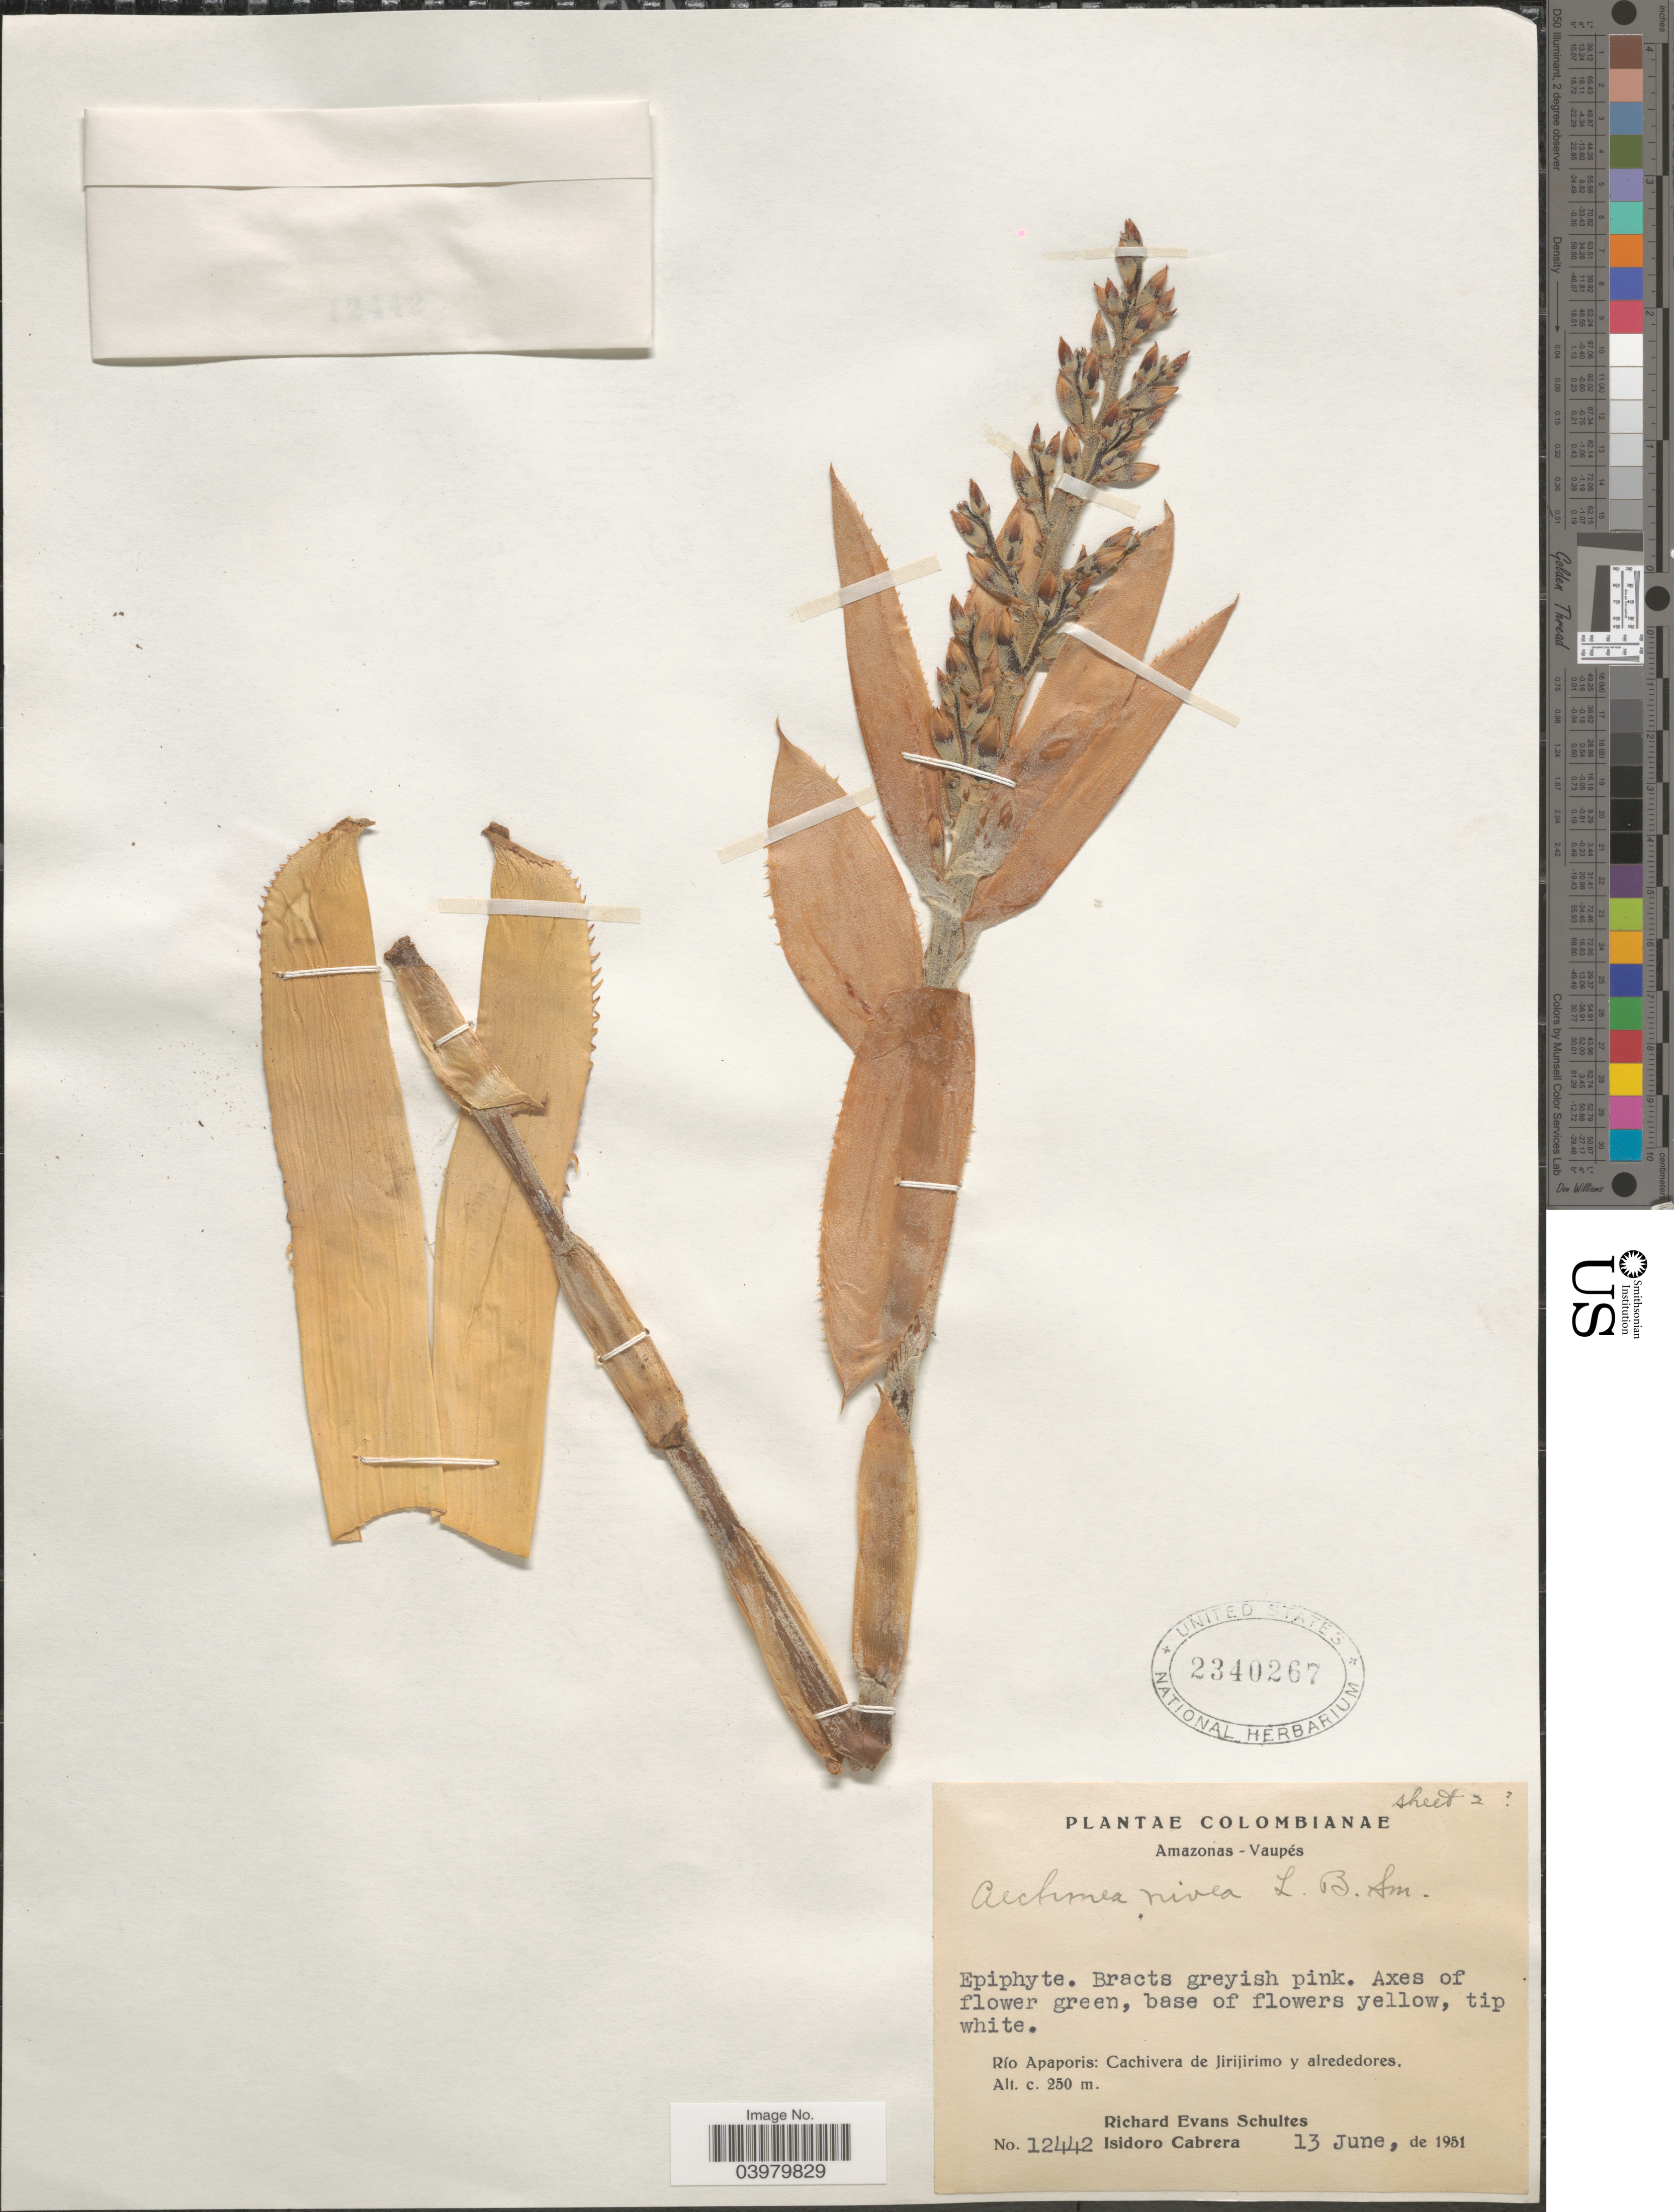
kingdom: Plantae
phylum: Tracheophyta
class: Liliopsida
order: Poales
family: Bromeliaceae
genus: Aechmea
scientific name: Aechmea nivea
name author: L.B. Sm.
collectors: R. E. Schultes & I. Cabrera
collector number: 12442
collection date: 1951-06-13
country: Colombia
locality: Amazonas-Vaupés. Río Apaporis: Cachivera de Jirijirimo y alrededores.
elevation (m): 250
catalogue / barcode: US 2340267